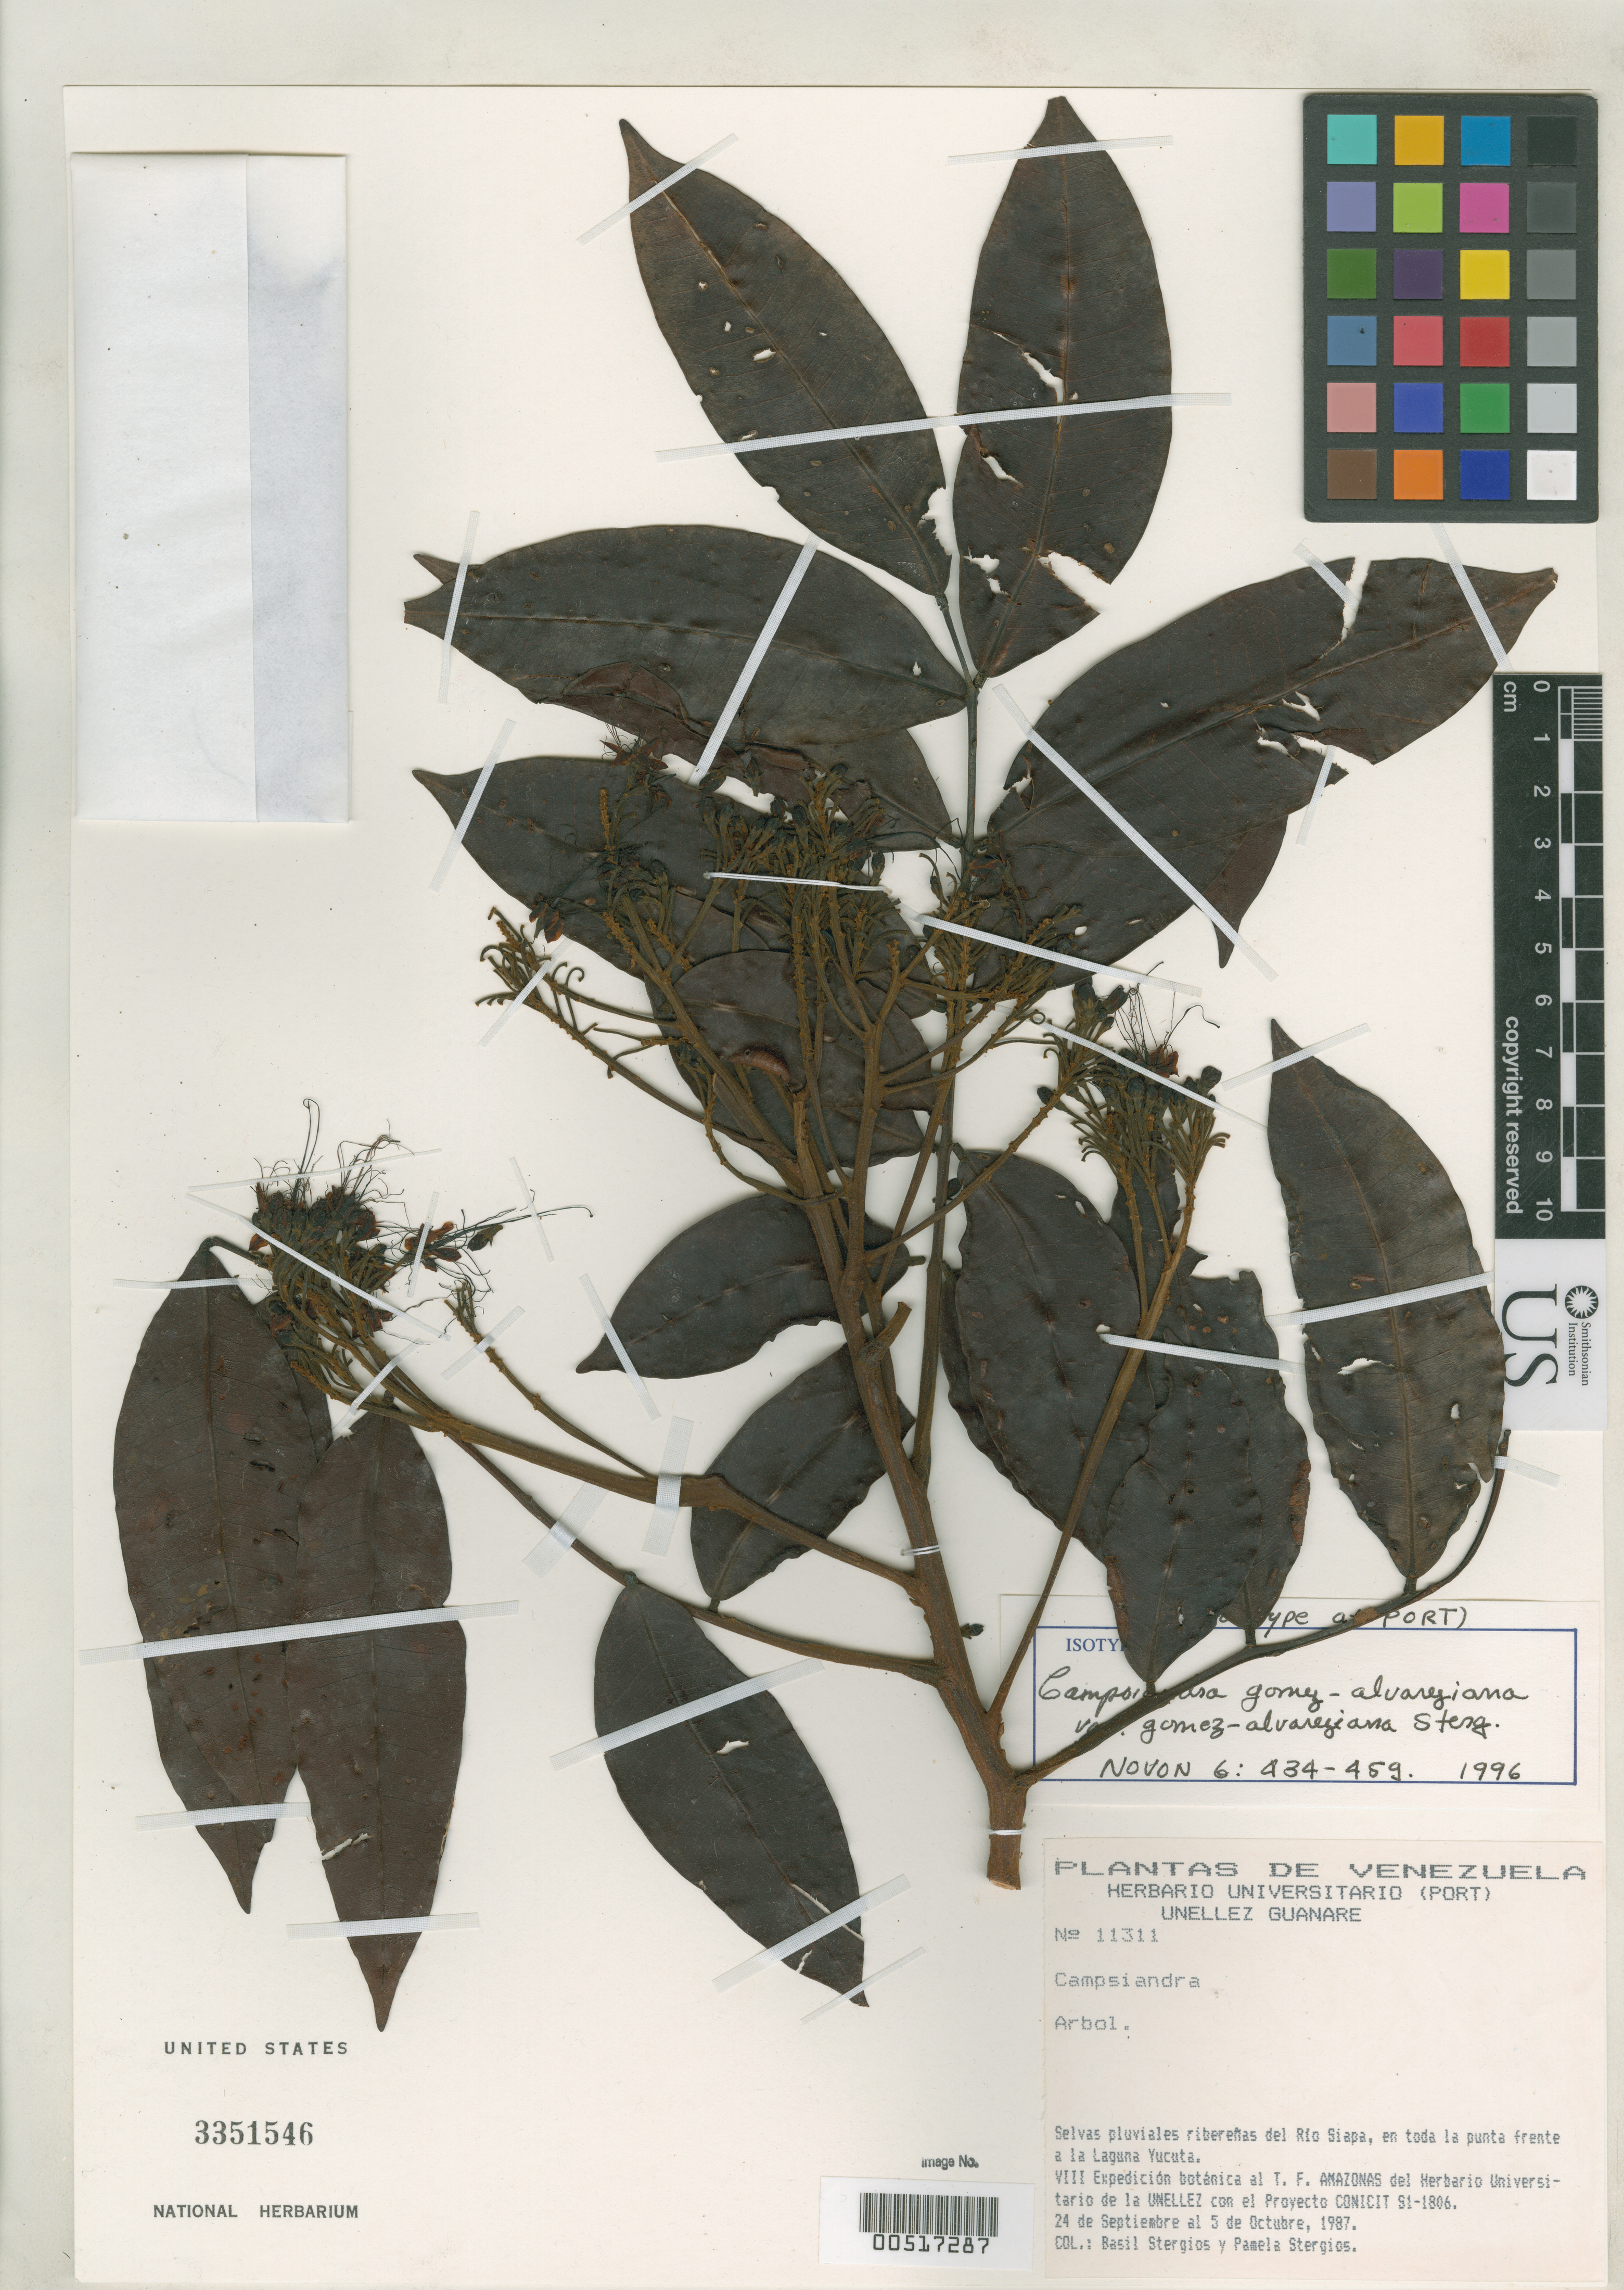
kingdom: Plantae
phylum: Tracheophyta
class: Magnoliopsida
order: Fabales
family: Fabaceae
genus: Campsiandra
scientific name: Campsiandra gomez-alvareziana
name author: Stergios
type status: Isotype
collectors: B. G. Stergios & P. Stergios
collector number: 11311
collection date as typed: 24 Sep 1987 to 05 Oct 1987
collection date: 1987-09-24/1987-10-05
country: Venezuela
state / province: Amazonas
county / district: Río Negro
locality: Rio Siapa, en toda frente a la Laguna Yucuta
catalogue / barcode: US 3351546